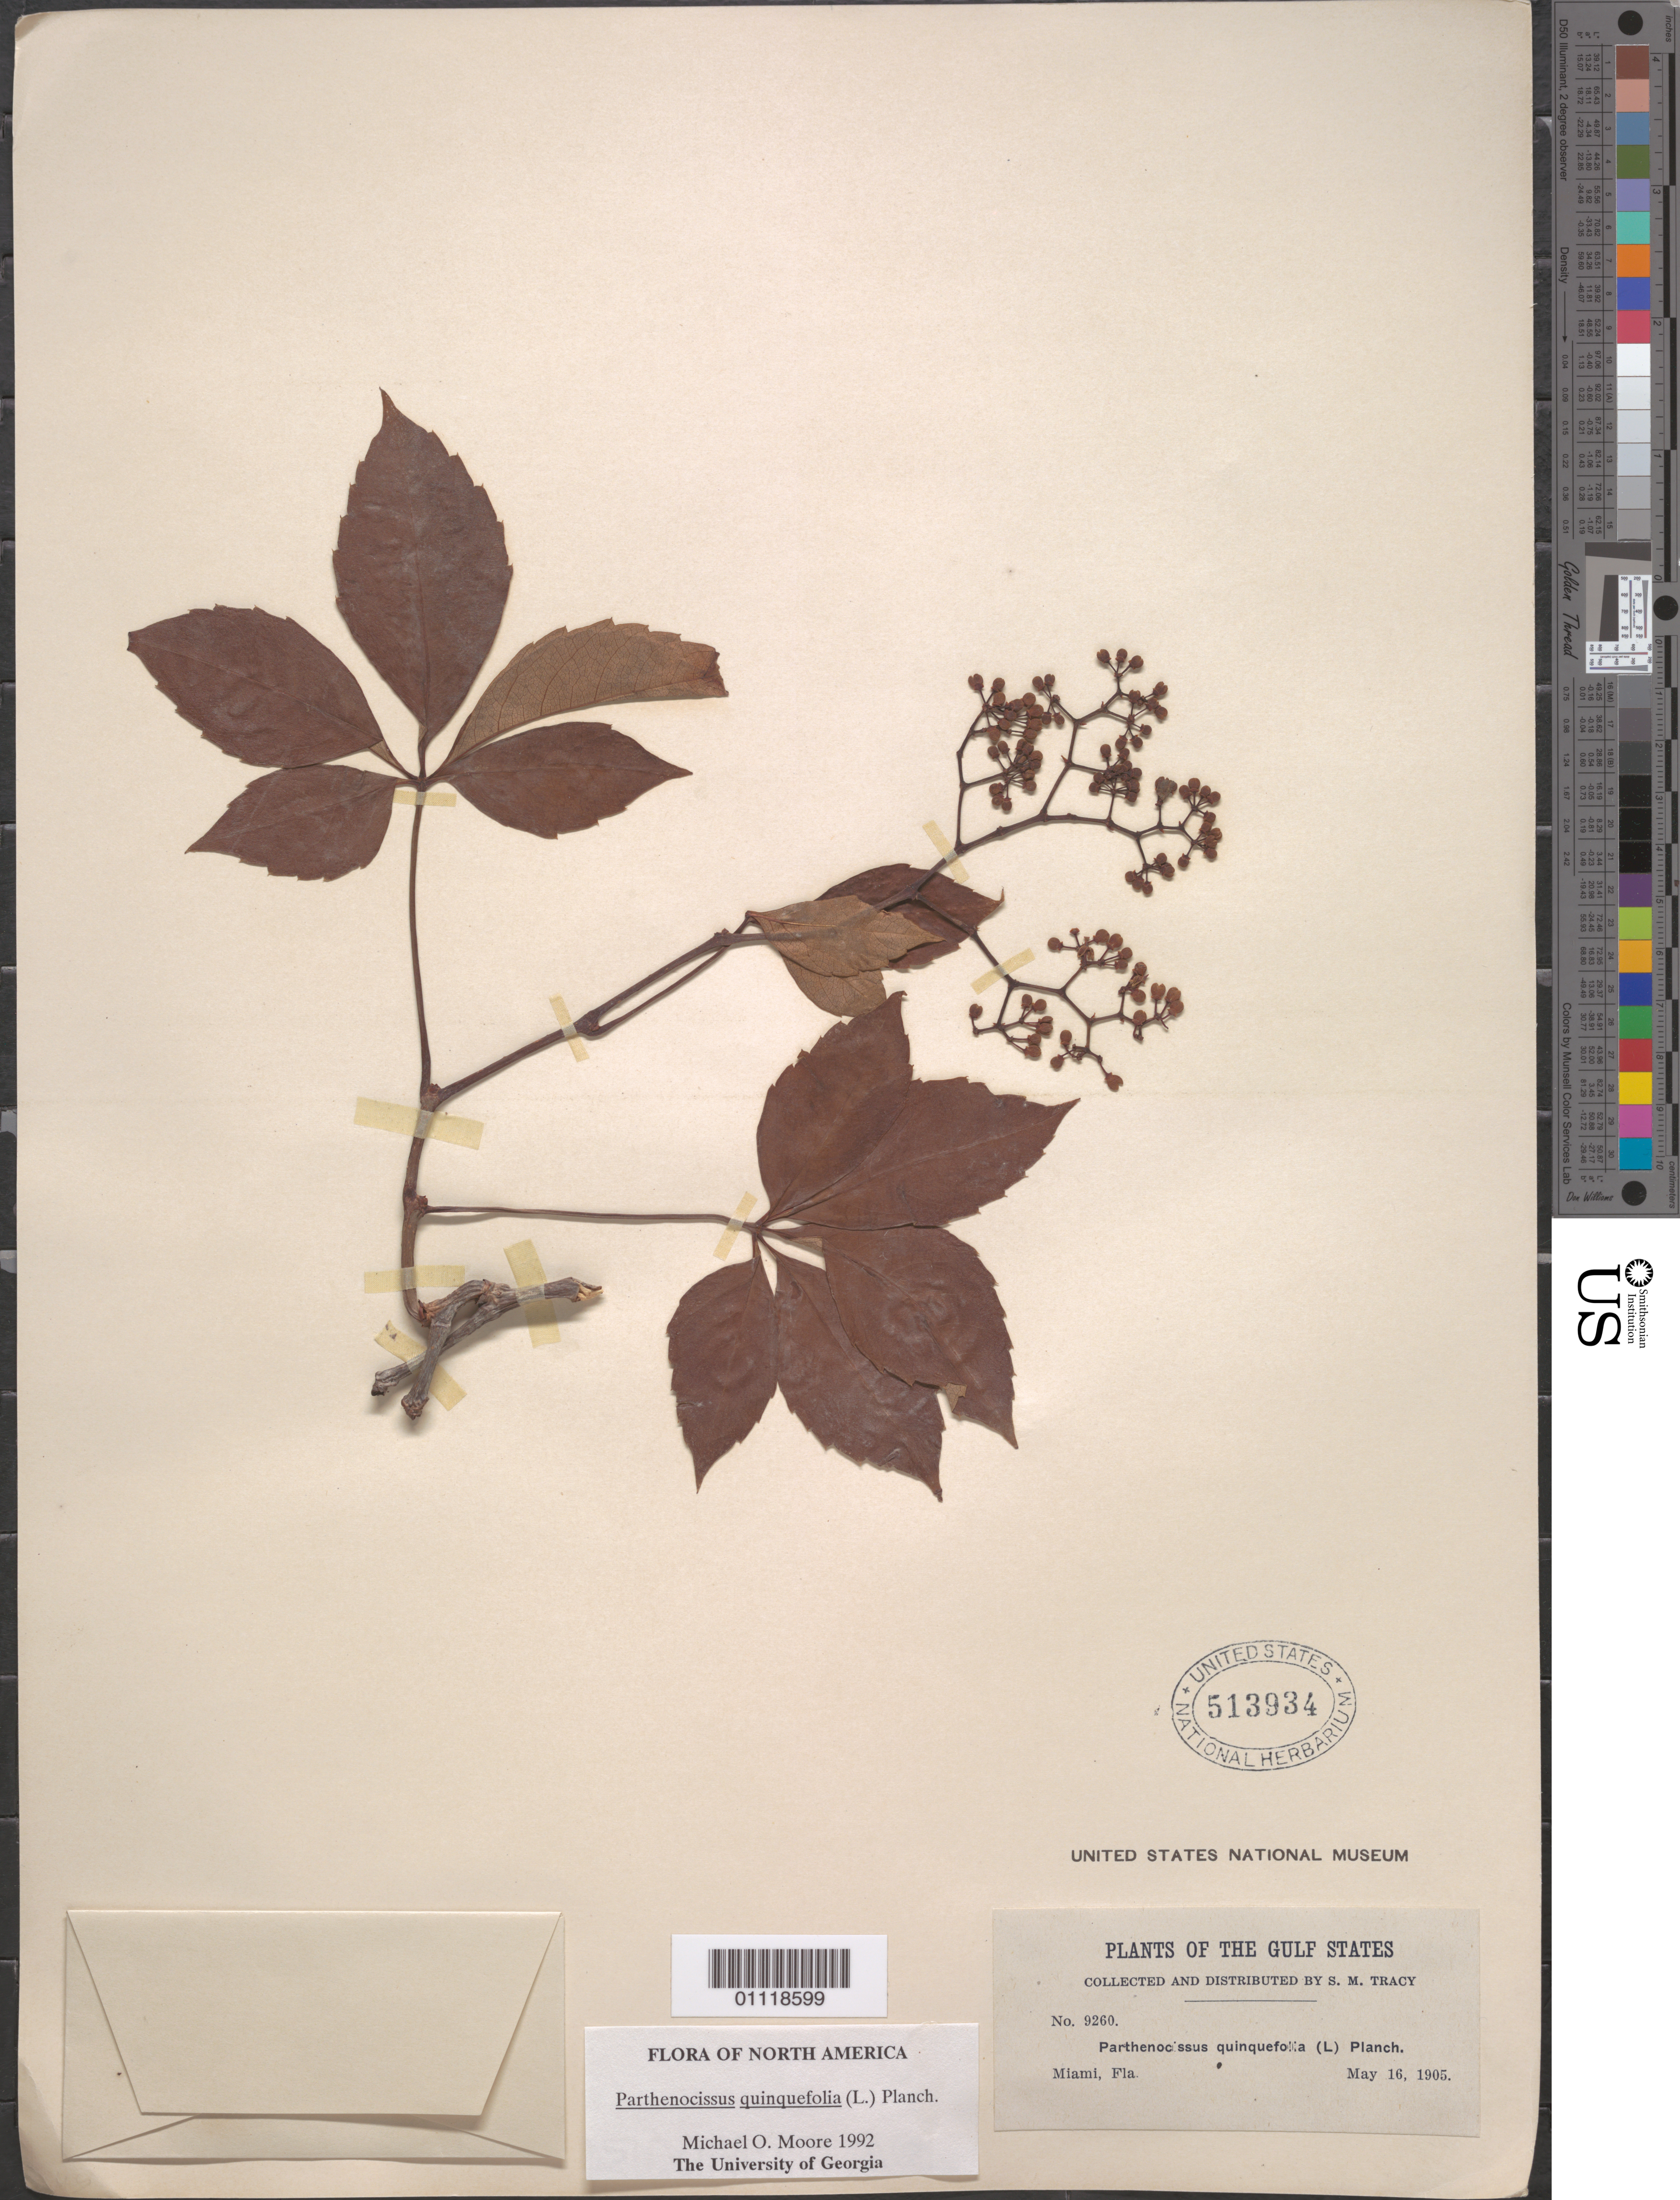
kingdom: Plantae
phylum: Tracheophyta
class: Magnoliopsida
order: Vitales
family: Vitaceae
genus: Parthenocissus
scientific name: Parthenocissus quinquefolia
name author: (L.) Planch.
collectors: S. M. Tracy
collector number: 9260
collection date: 1905-05-16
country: United States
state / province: Florida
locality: Miami.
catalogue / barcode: US 513934